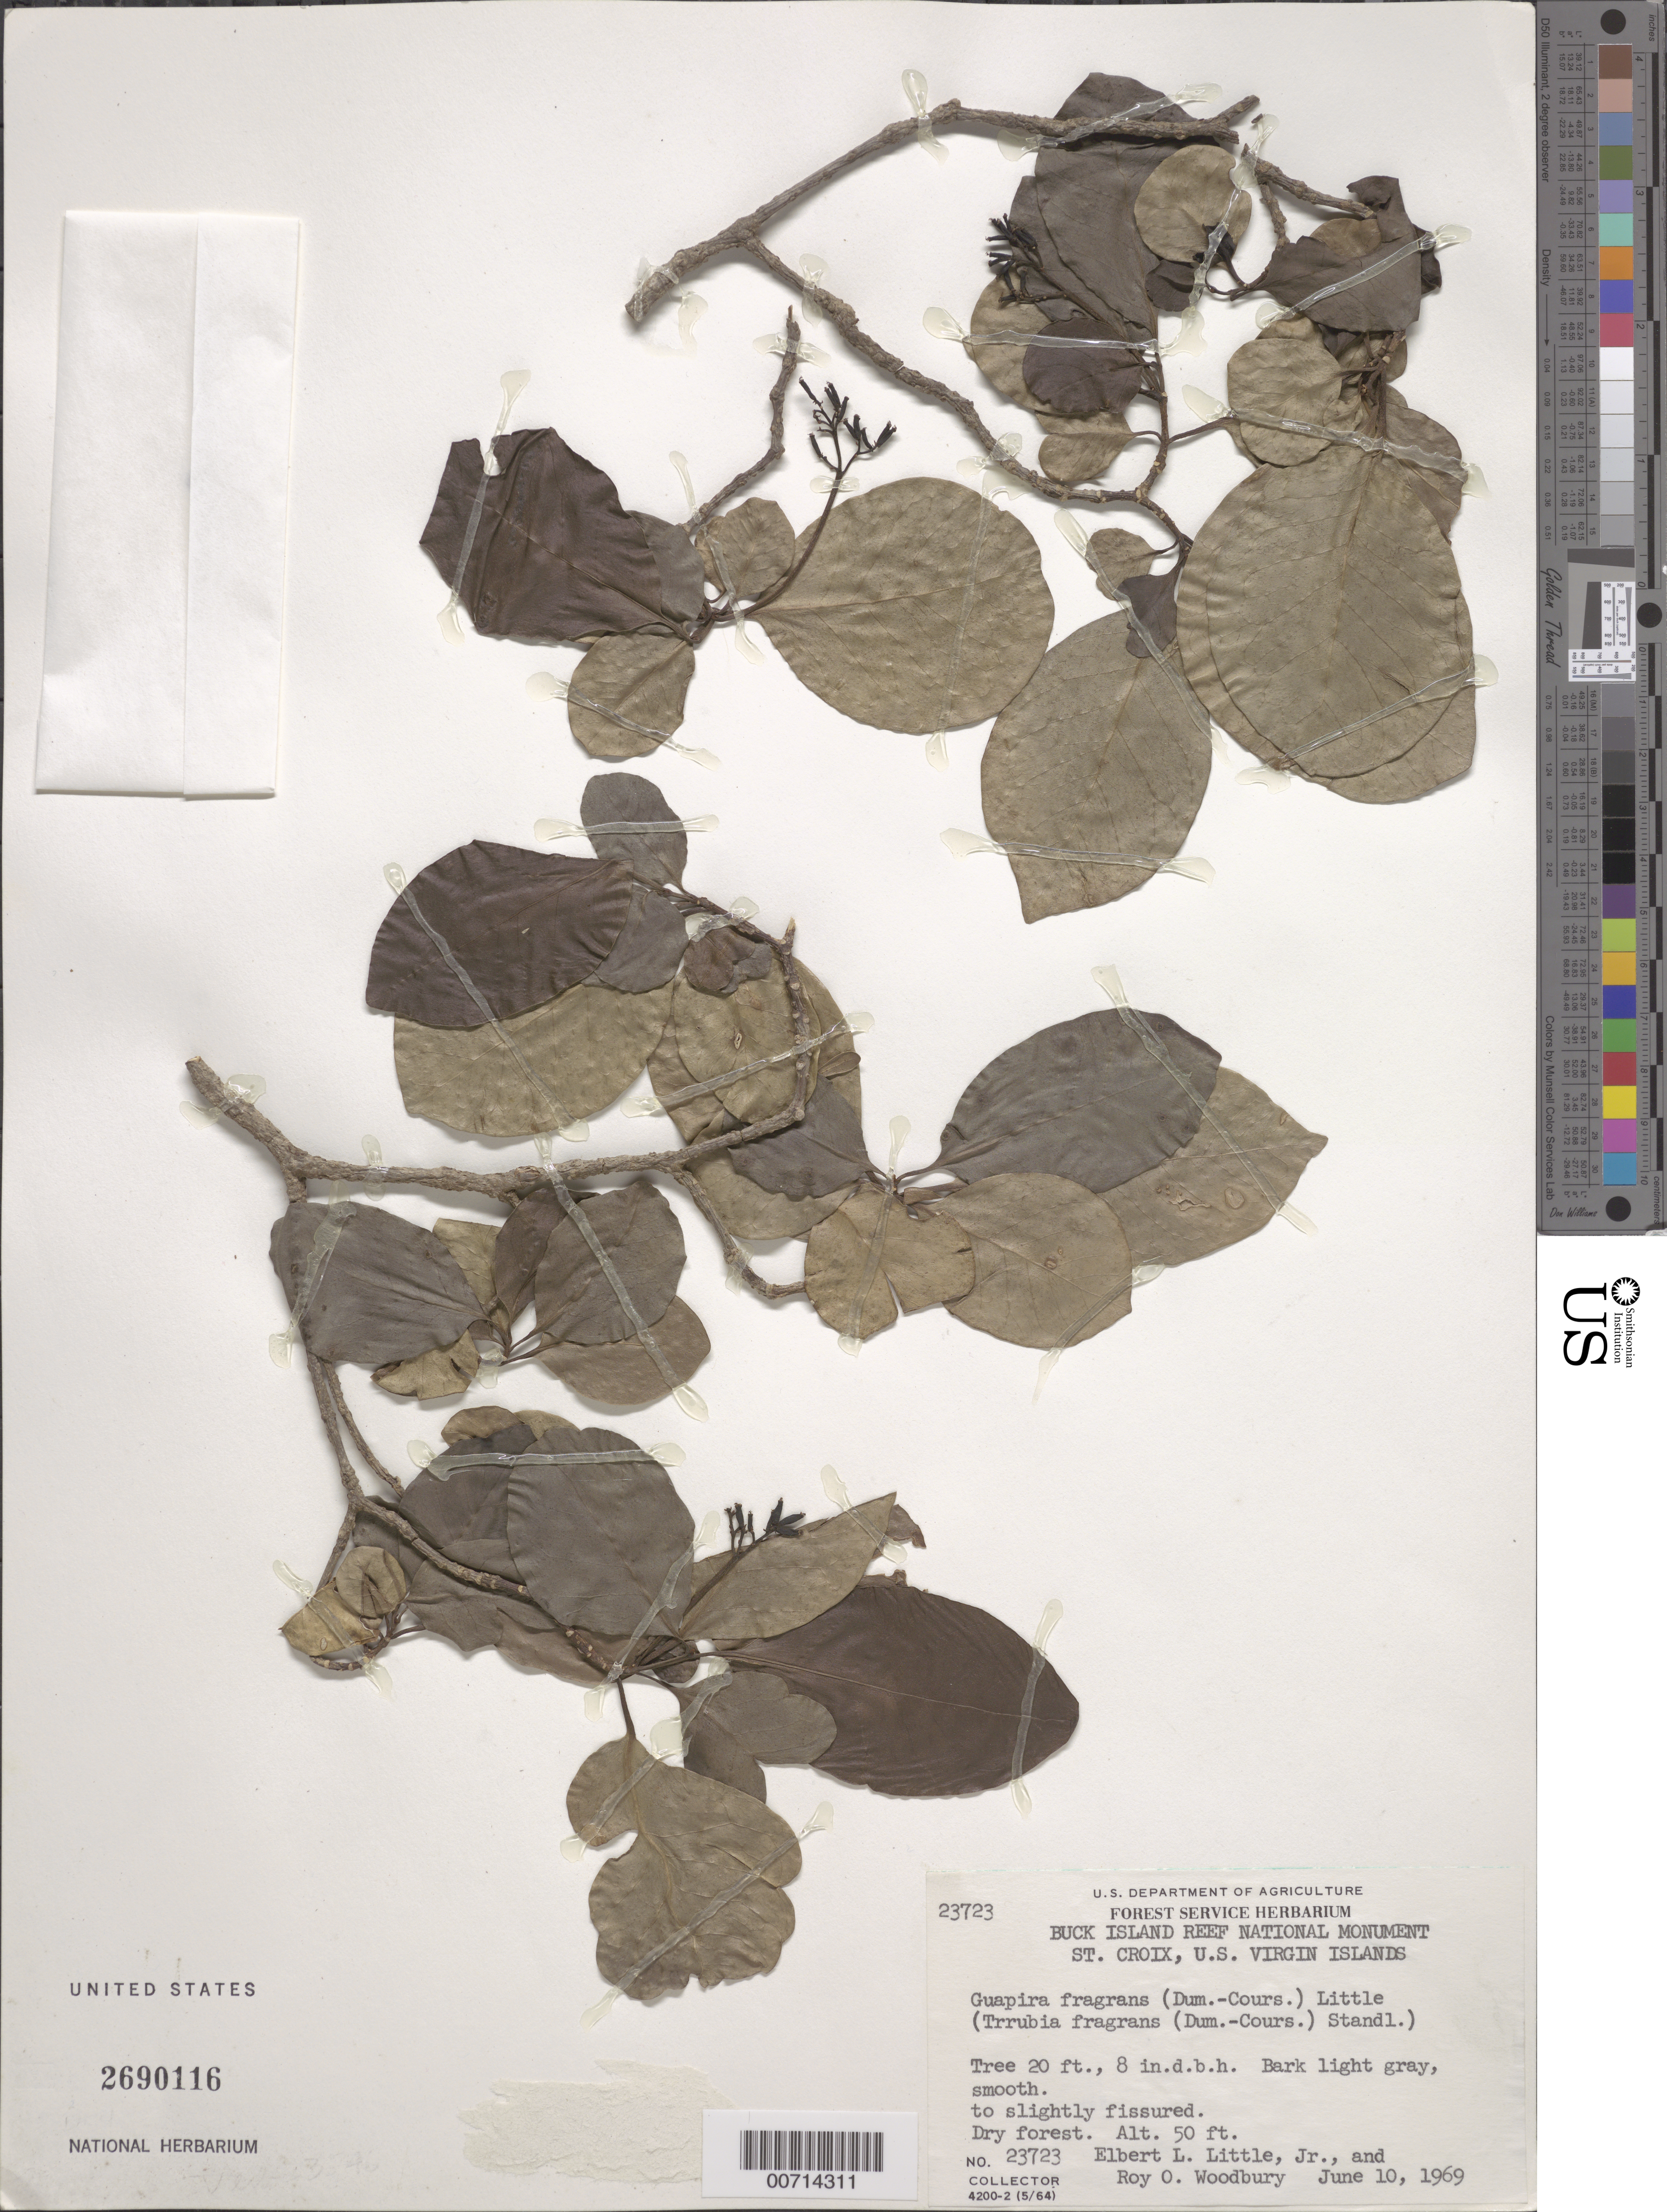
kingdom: Plantae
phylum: Tracheophyta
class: Magnoliopsida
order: Caryophyllales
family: Nyctaginaceae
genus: Guapira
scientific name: Guapira fragrans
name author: (Dum. Cours.) Little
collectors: E. L. Little & R. O. Woodbury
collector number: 23723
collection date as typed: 10 Jun 1969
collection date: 1969-06-10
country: U.S. Virgin Islands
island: St. Croix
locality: Buck I. Reef Natl. Monument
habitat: Dry forest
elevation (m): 15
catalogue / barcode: US 2690116